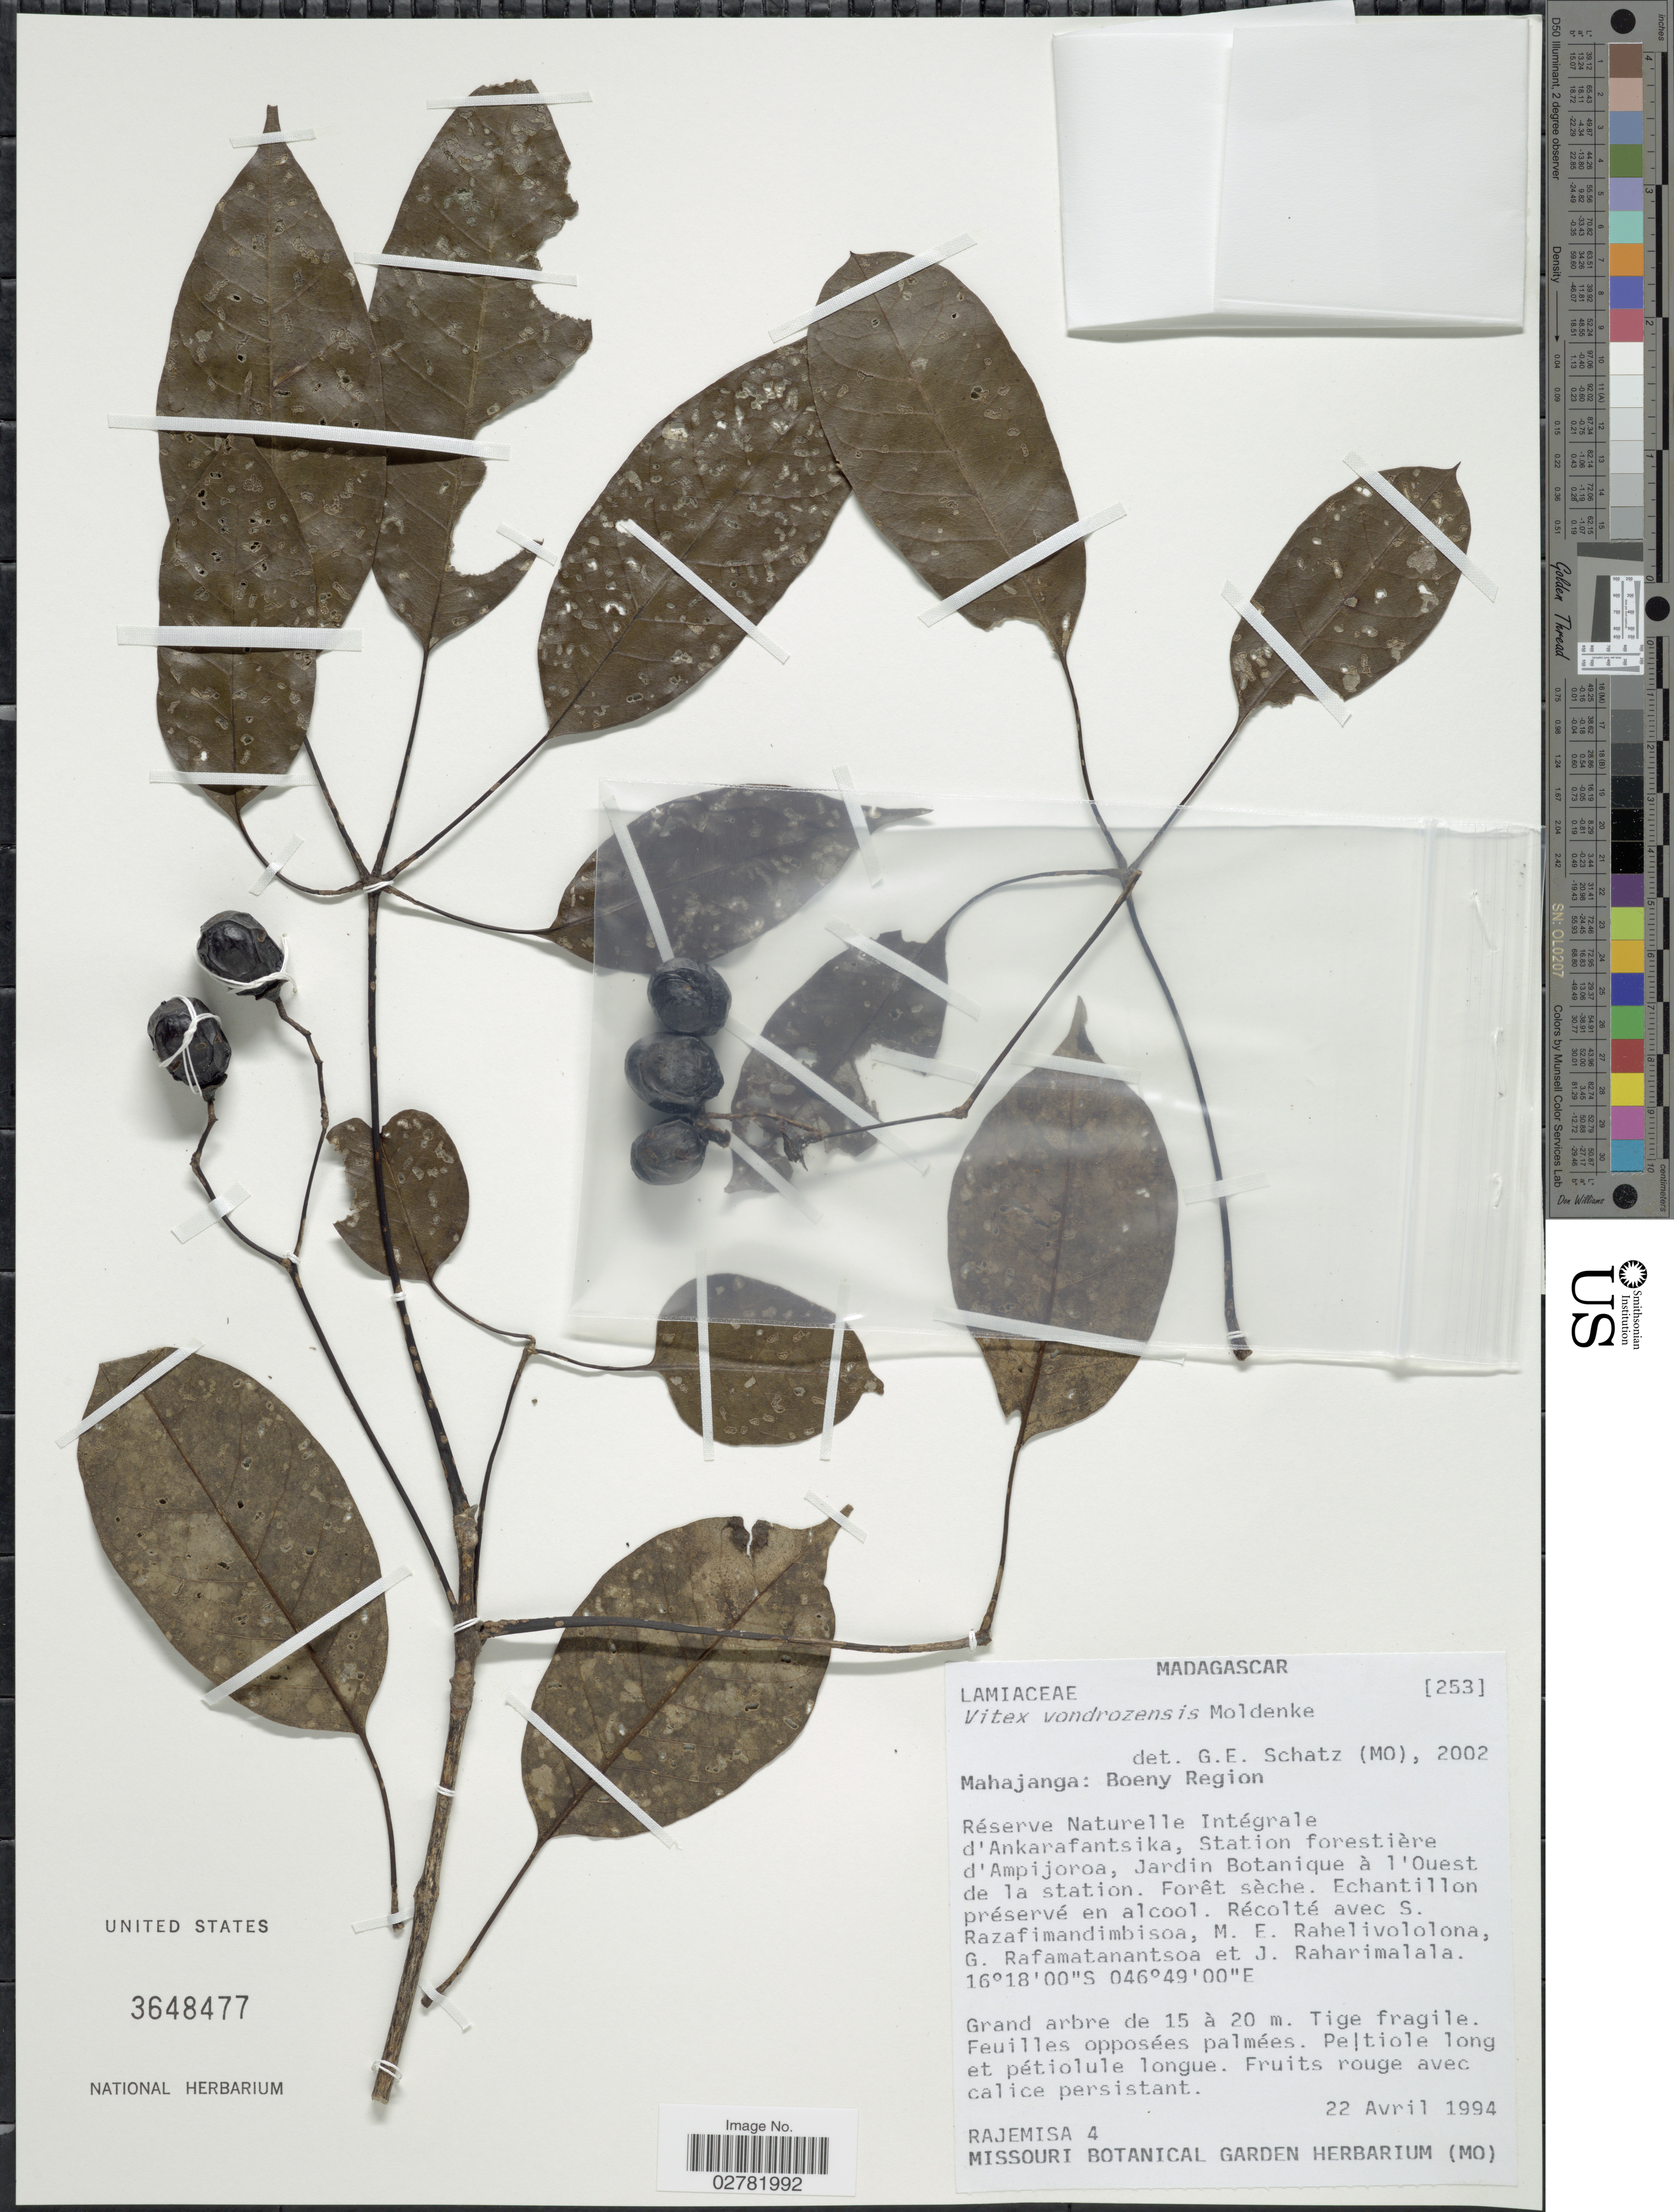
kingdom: Plantae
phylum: Tracheophyta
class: Magnoliopsida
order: Lamiales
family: Lamiaceae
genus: Vitex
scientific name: Vitex vondrozensis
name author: Moldenke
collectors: -. Rajemisa, S. G. Razafimandimbison, M. Rahelivololona, G. Rafamantanantsoa & J. Raharimalala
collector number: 4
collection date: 1994-04-22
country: Madagascar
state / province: Boeny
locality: Boeny region. Réserve Naturelle Intégrale d'Ankarafantsika, Station forestière d'Ampijoroa, Jardin Botanique à l'Ouest de la Station.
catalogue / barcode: US 3648477